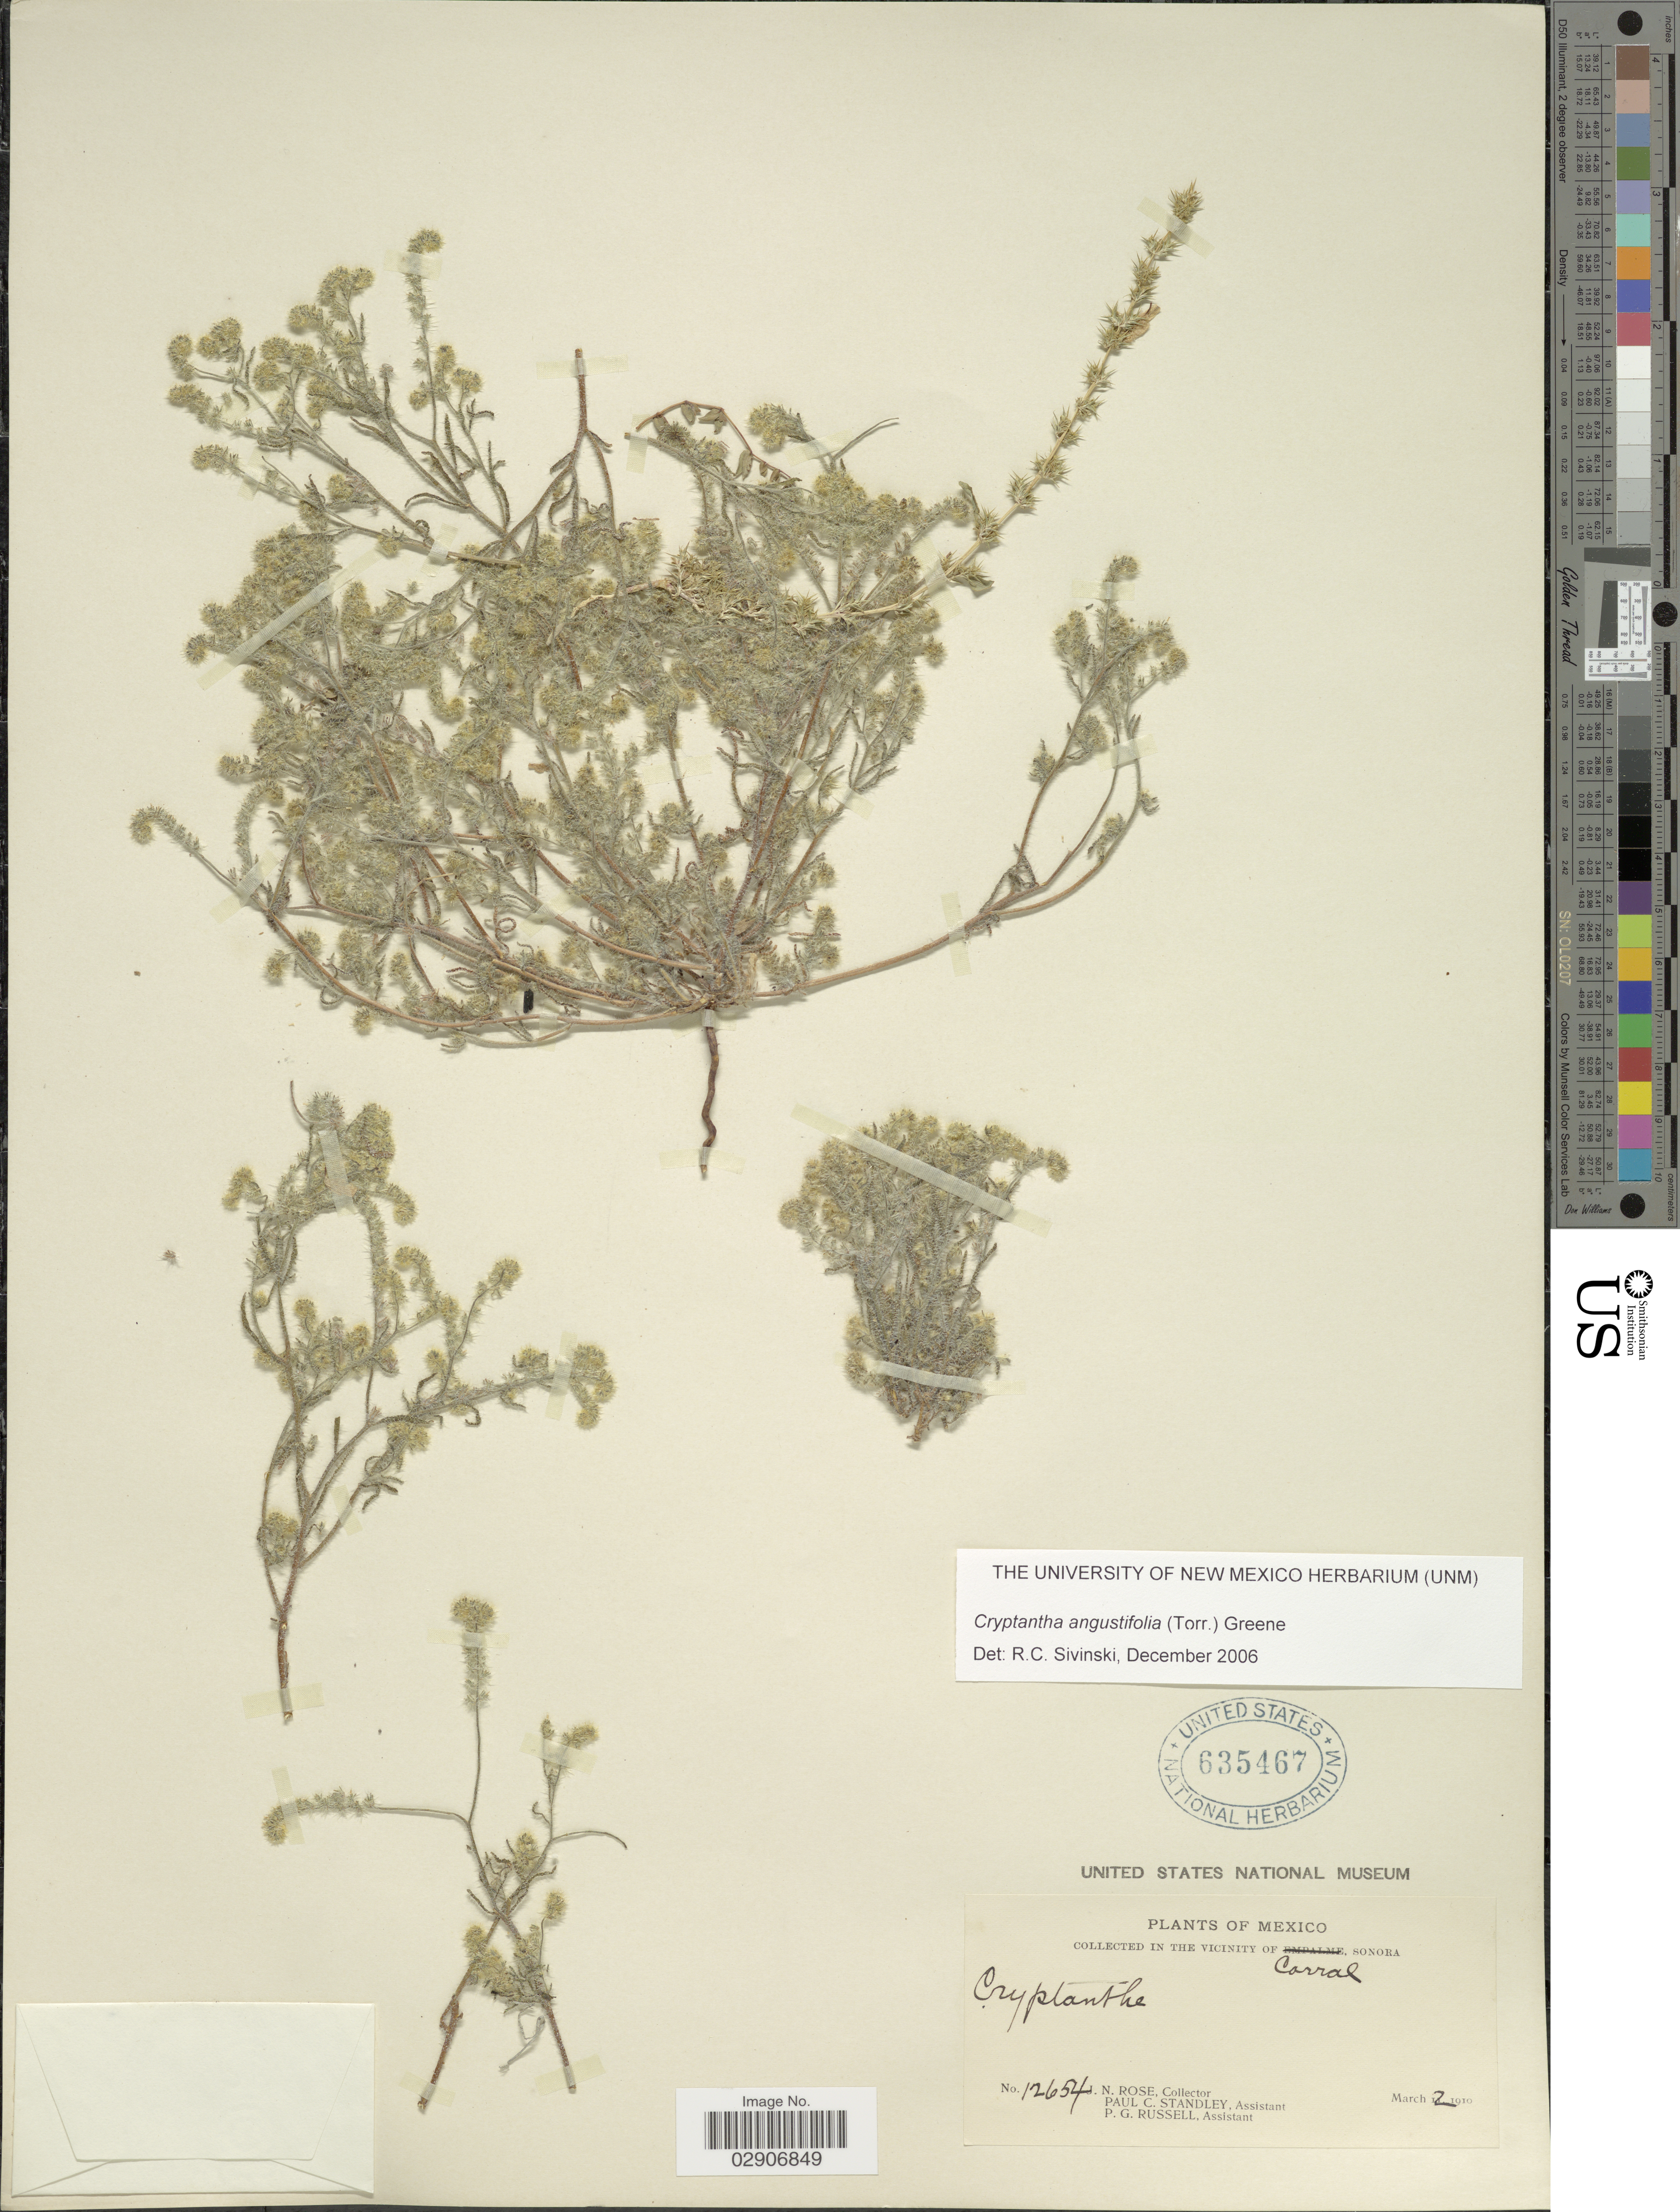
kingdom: Plantae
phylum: Tracheophyta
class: Magnoliopsida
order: Boraginales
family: Boraginaceae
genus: Cryptantha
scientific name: Cryptantha angustifolia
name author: (Torr.) Greene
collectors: J. N. Rose, P. C. Standley & P. G. Russell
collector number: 12654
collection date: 1910-03-02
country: United States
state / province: New Mexico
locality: In the Vicinity of Corral Sonora.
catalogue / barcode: US 635467